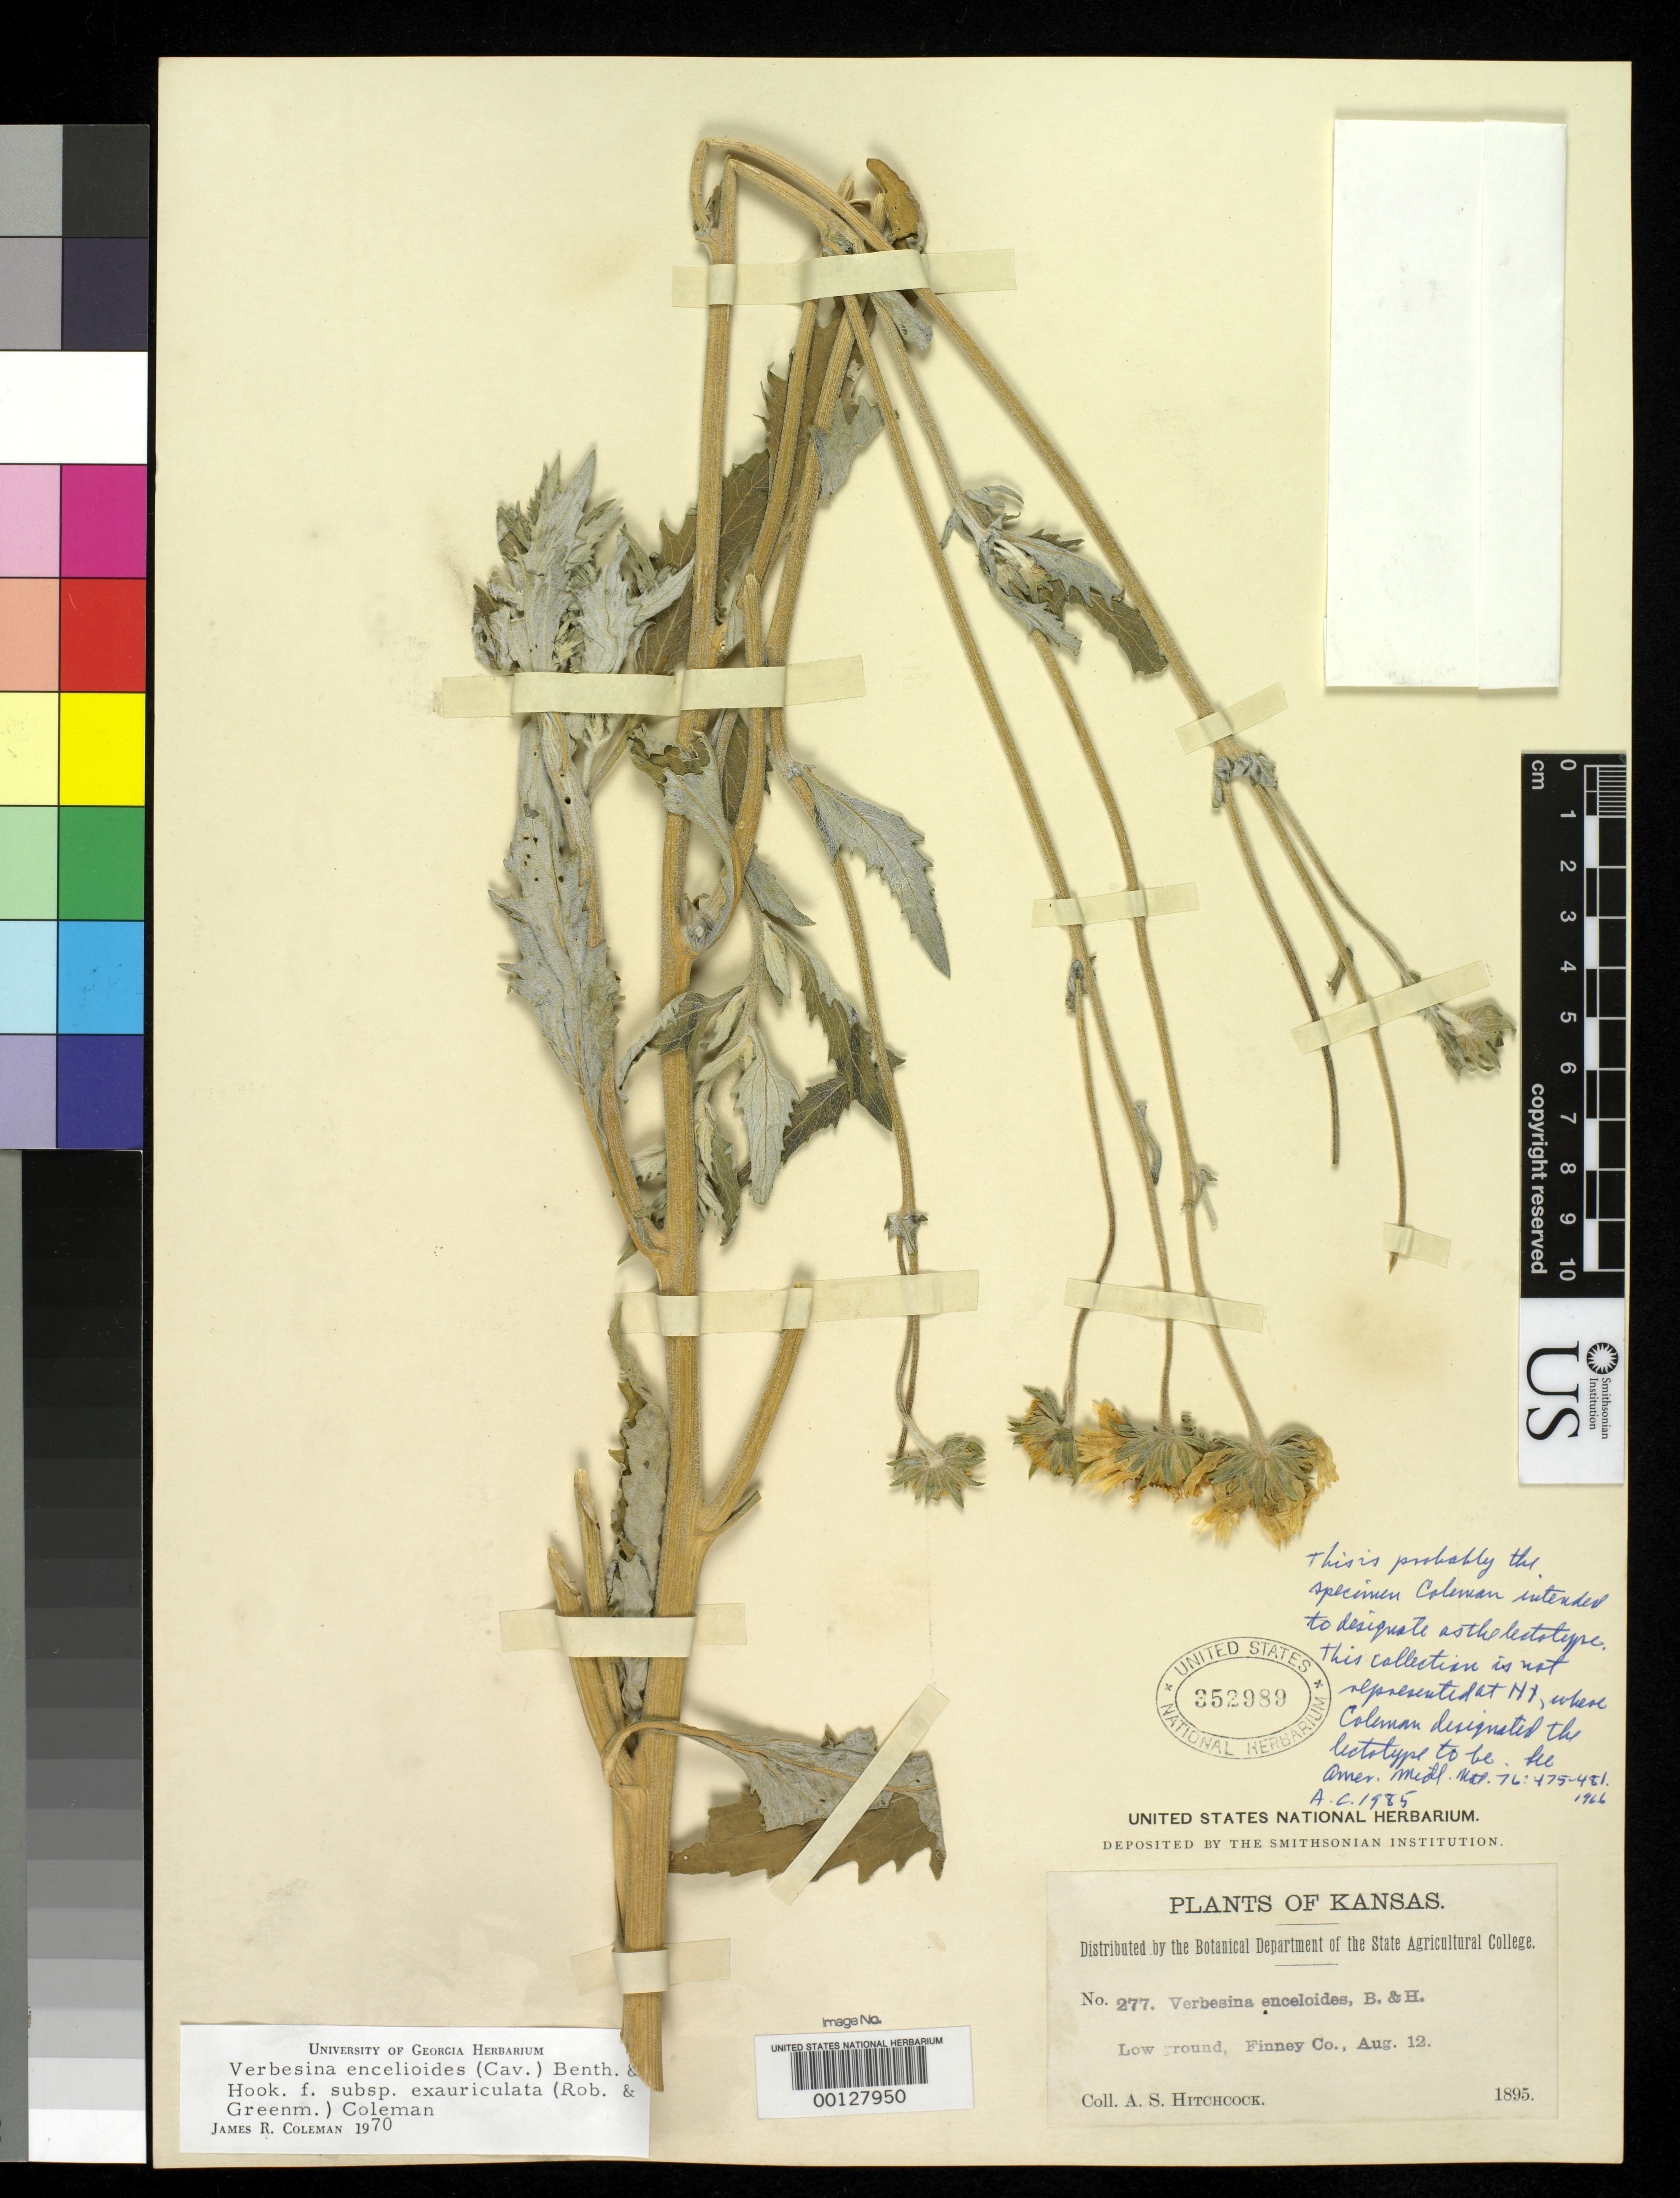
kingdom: Plantae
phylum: Tracheophyta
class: Magnoliopsida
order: Asterales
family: Asteraceae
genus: Verbesina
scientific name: Verbesina encelioides subsp. exauriculata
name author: B.L. Rob. & Greenm.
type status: Isolectotype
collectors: A. S. Hitchcock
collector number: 277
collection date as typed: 12 Aug 1895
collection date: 1895-08-12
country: United States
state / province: Kansas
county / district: Finney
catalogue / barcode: US 352989